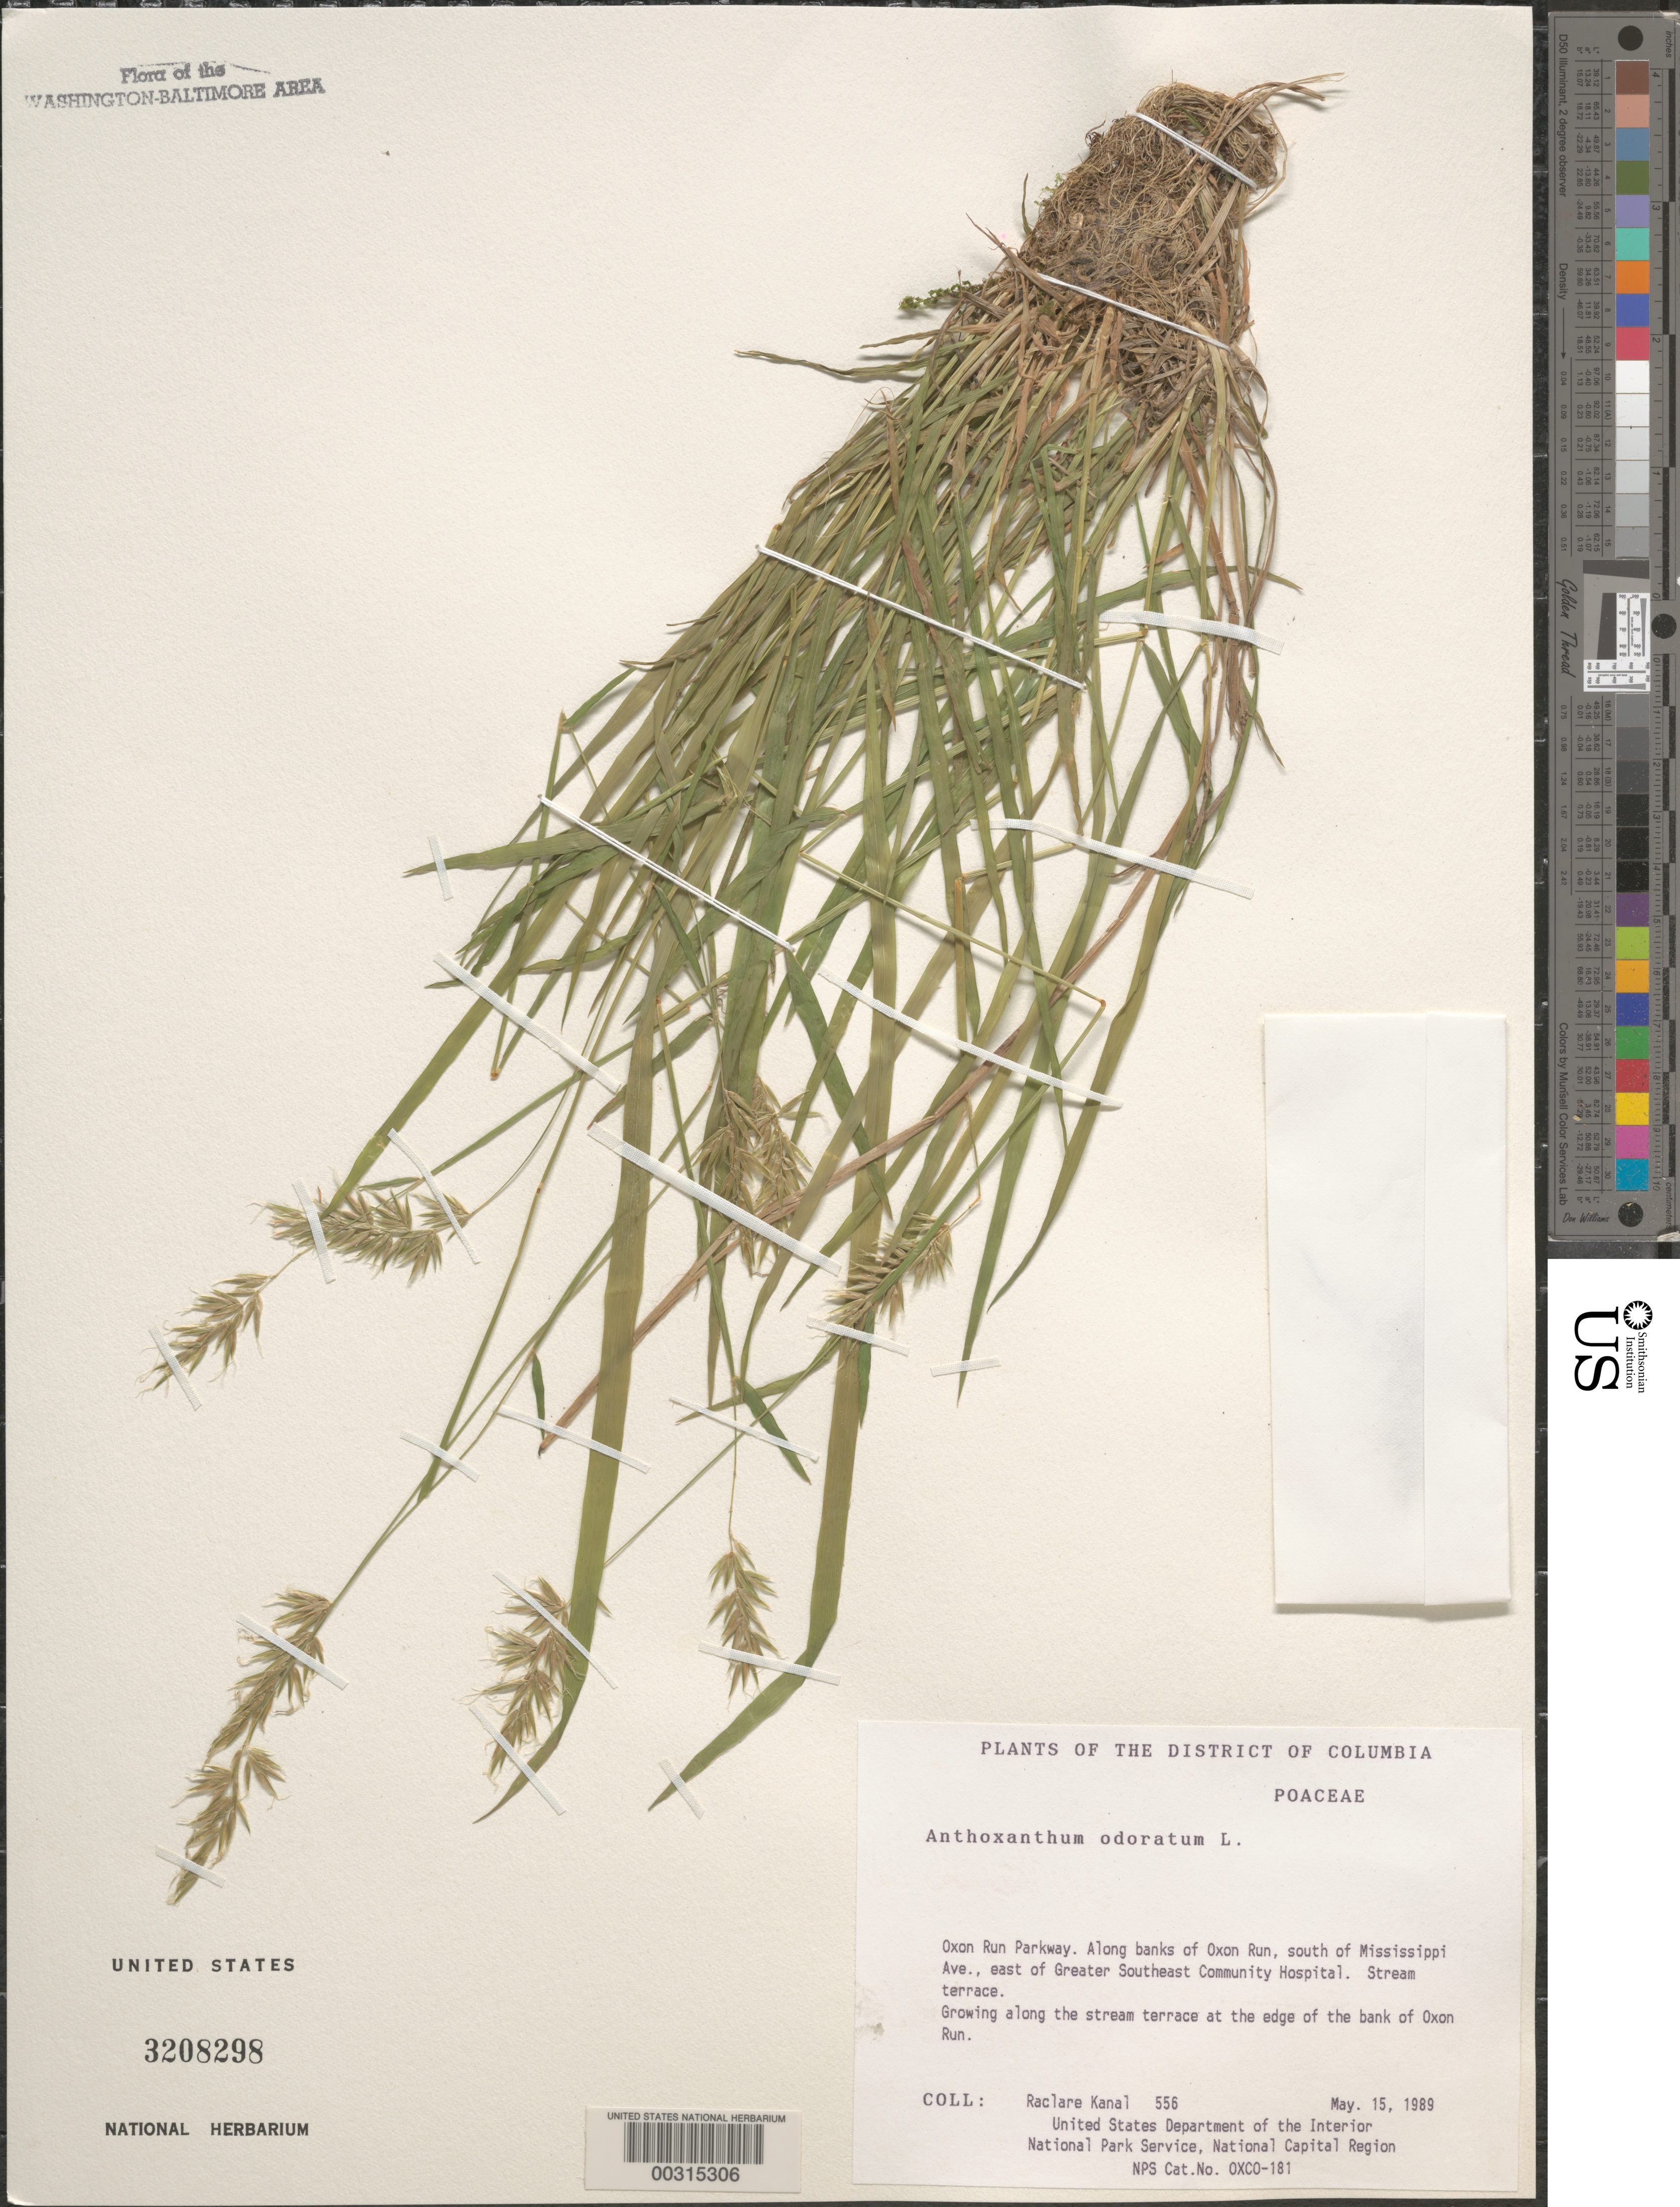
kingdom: Plantae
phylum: Tracheophyta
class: Liliopsida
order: Poales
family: Poaceae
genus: Anthoxanthum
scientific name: Anthoxanthum odoratum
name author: L.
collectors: R. Kanal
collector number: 556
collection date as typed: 15 May 1989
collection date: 1989-05-15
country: United States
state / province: District of Columbia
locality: Kenilworth Park, along banks of Oxon Run, S of Mississippi Ave, E of Greater SE Community Hospital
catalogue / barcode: US 3208298